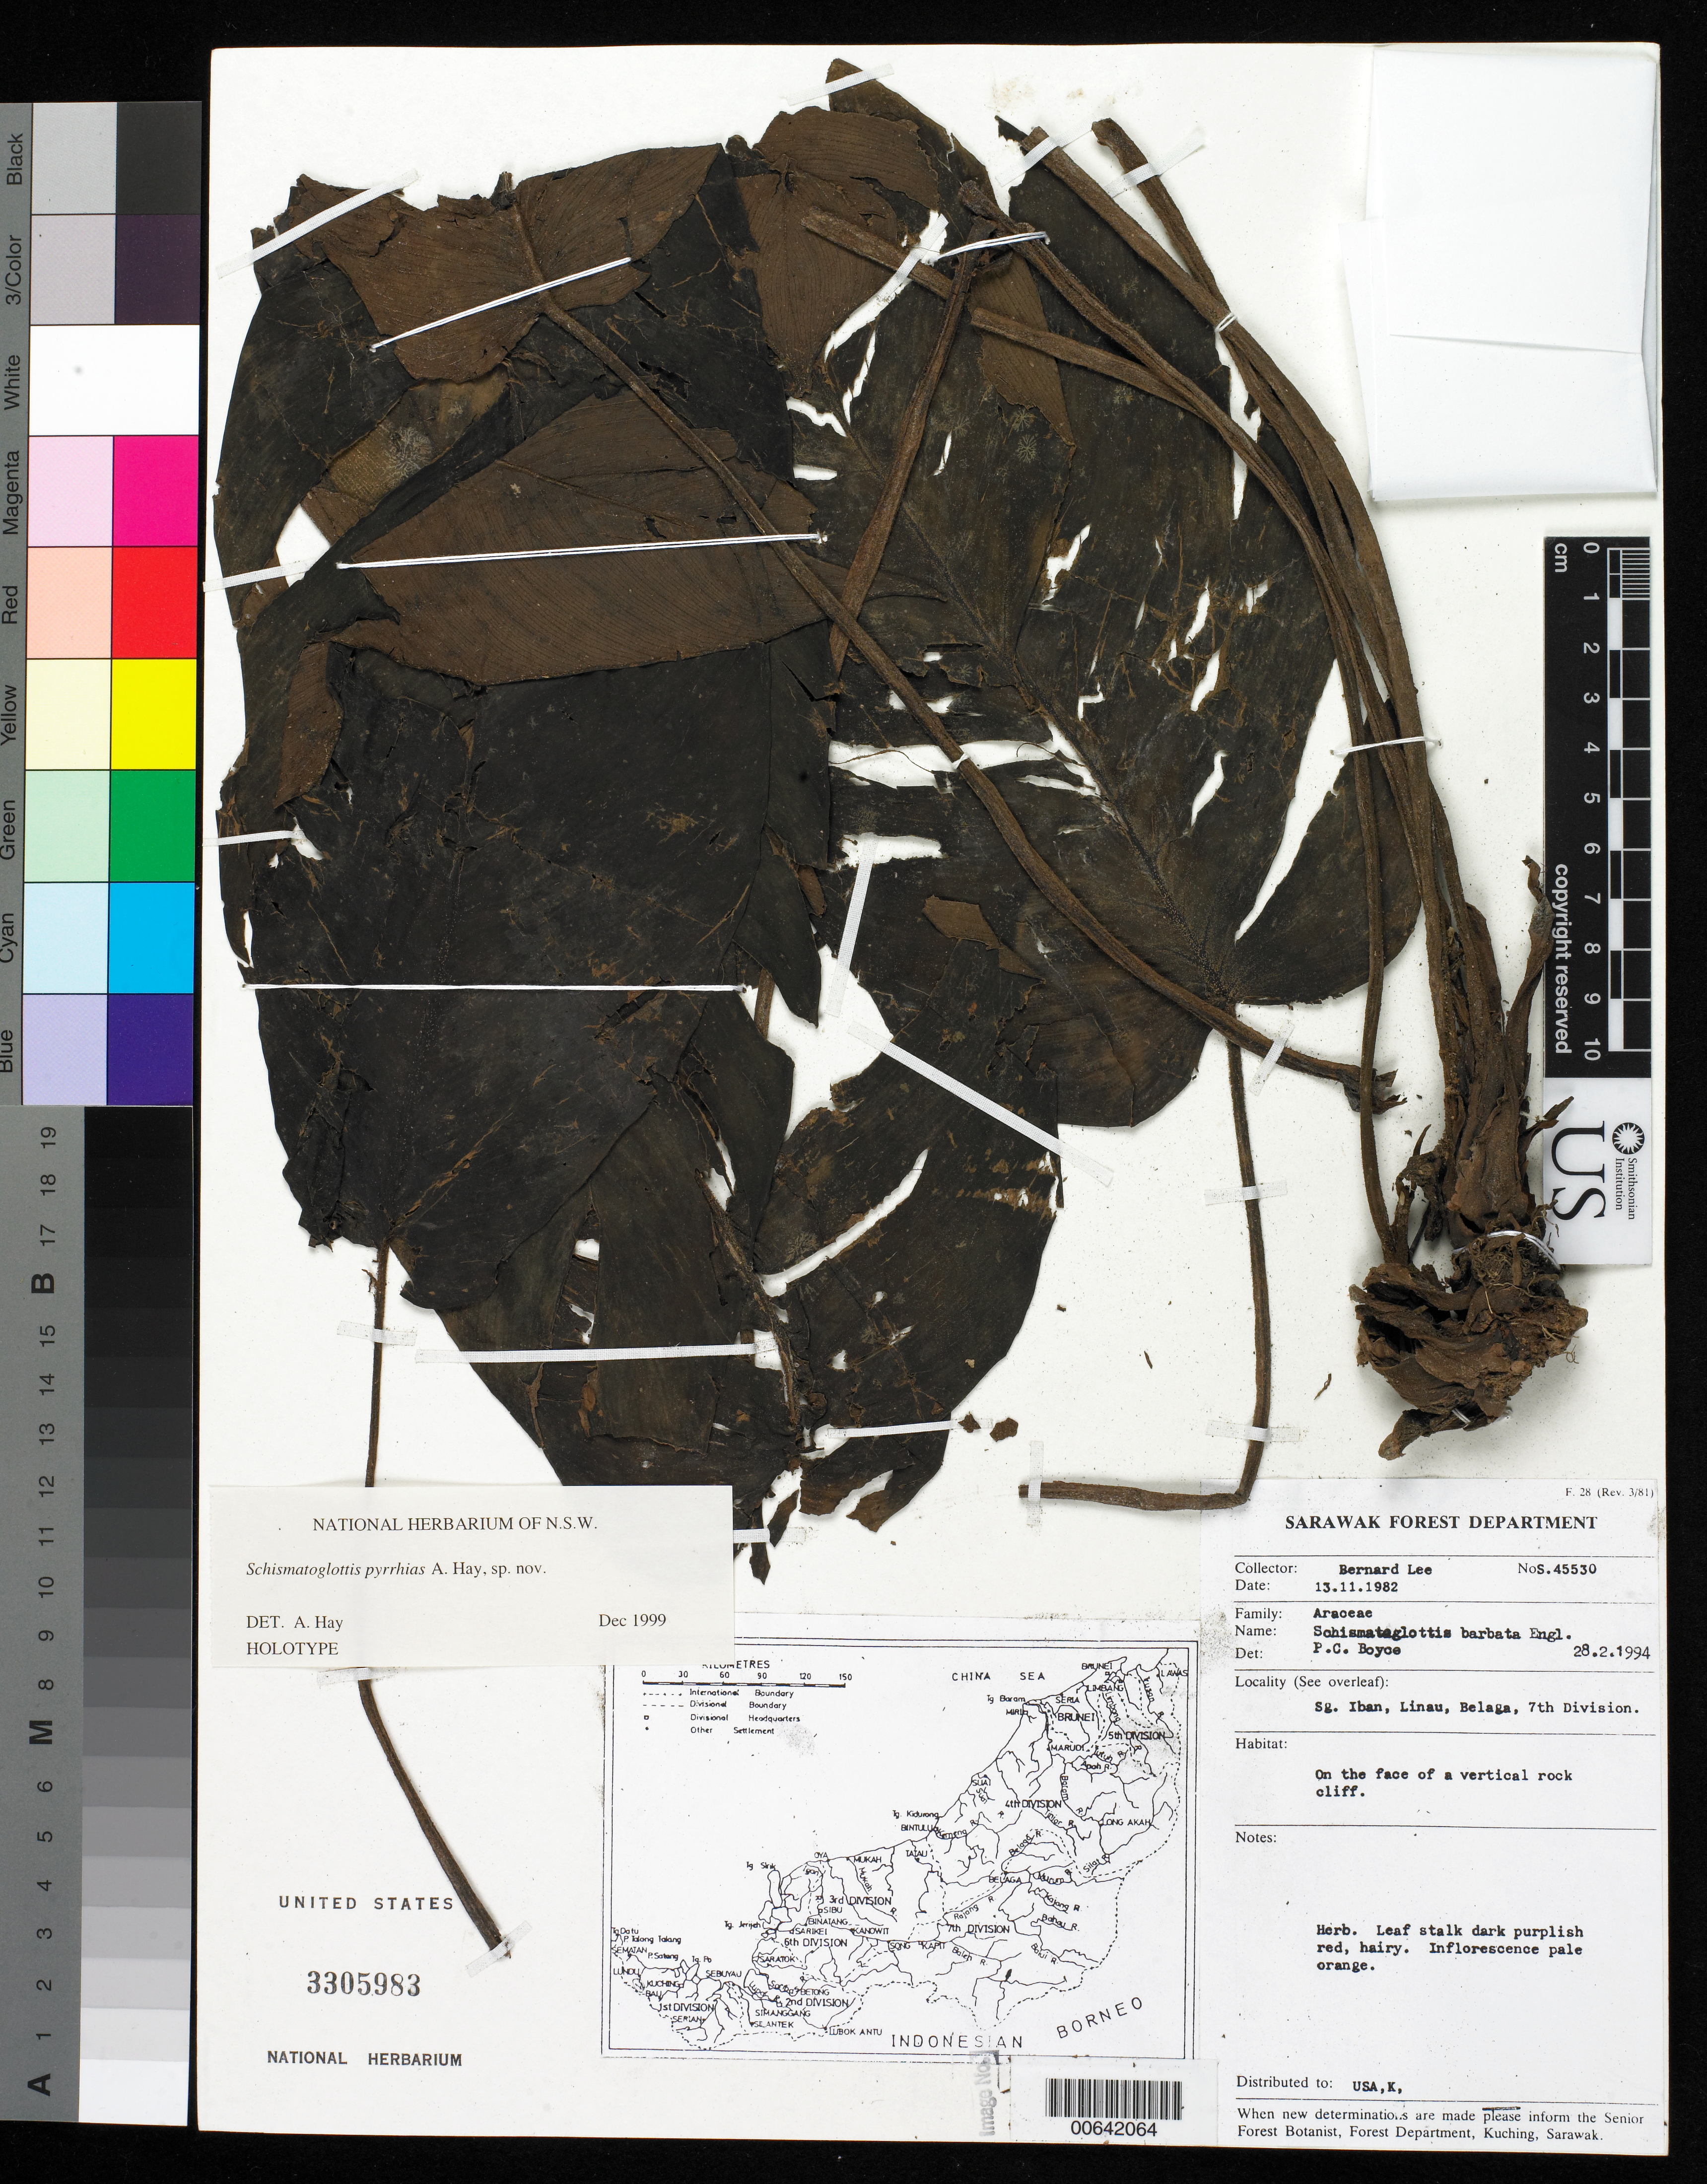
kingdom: Plantae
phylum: Tracheophyta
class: Liliopsida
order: Alismatales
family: Araceae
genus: Schismatoglottis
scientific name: Schismatoglottis pyrrhias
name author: A. Hay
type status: Holotype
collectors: B. Lee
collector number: S. 45530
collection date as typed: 13 Nov 1982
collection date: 1982-11-13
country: Malaysia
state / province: Sarawak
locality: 7th divn, Belaga, Linau, Sg. Iban.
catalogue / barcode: US 3305983